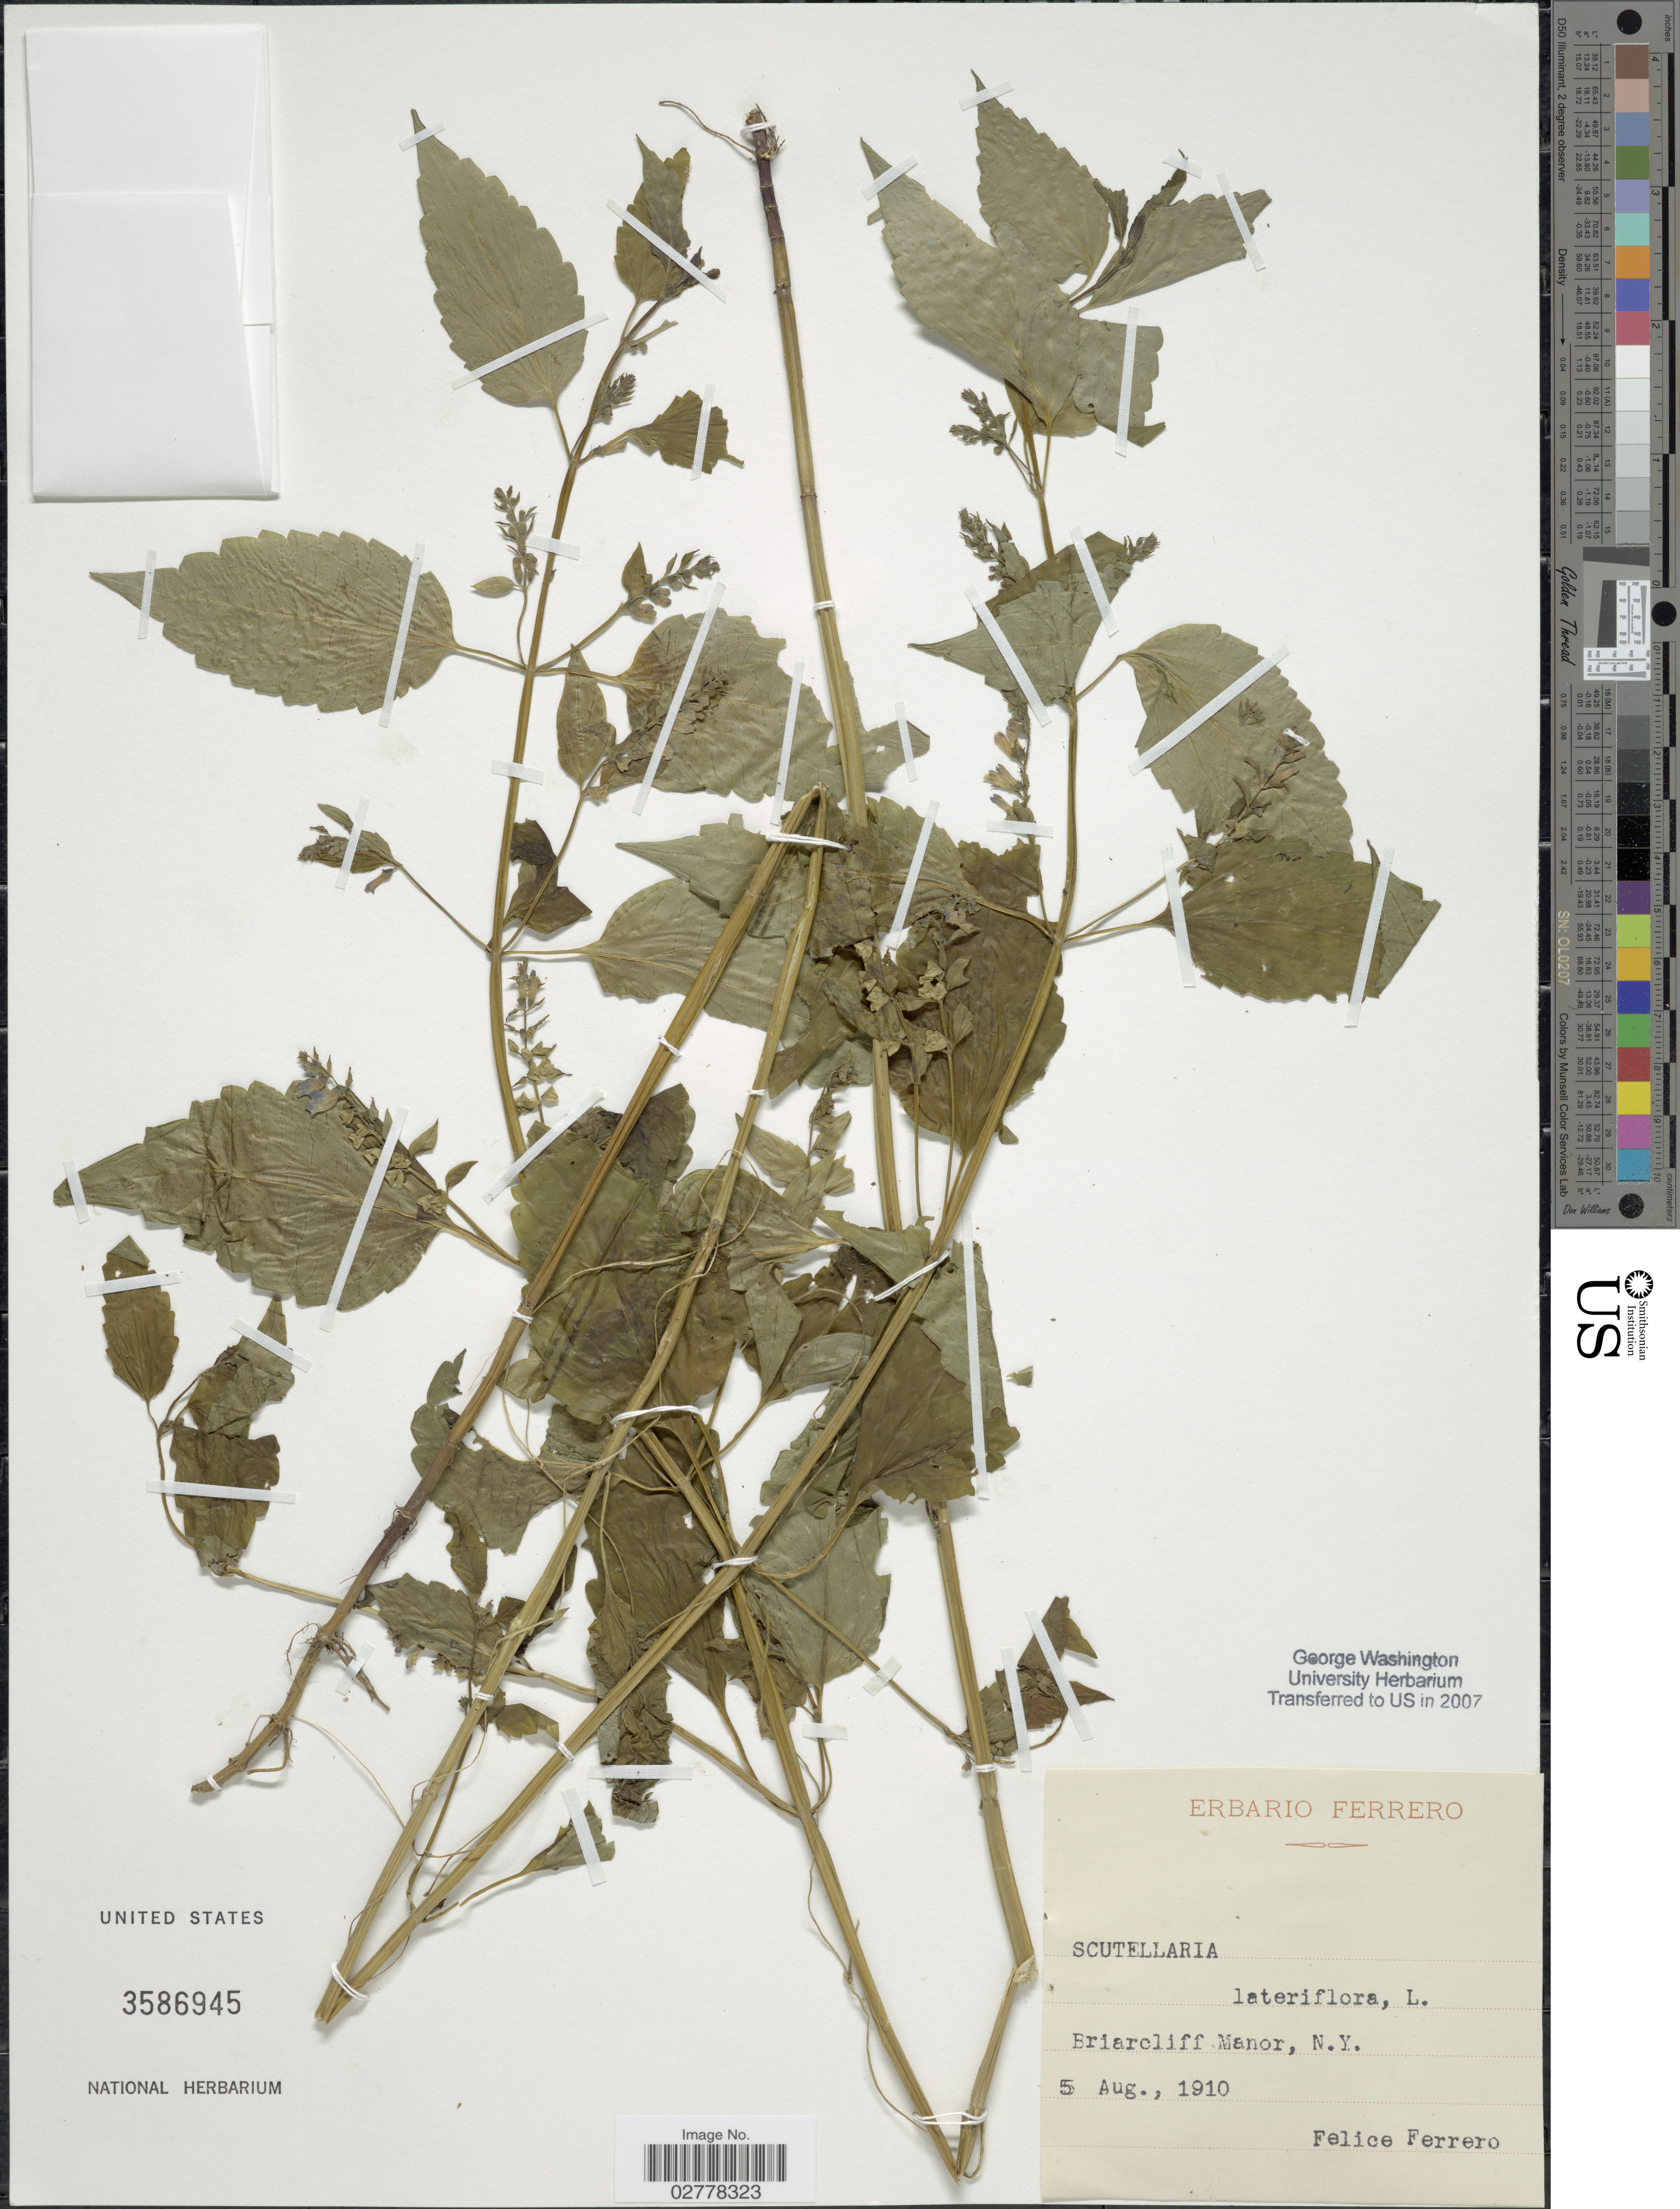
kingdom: Plantae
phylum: Tracheophyta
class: Magnoliopsida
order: Lamiales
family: Lamiaceae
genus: Scutellaria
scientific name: Scutellaria lateriflora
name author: L.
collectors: F. Ferrero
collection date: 1910-08-05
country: United States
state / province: New York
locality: Briarcliff Manor.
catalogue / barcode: US 3586945